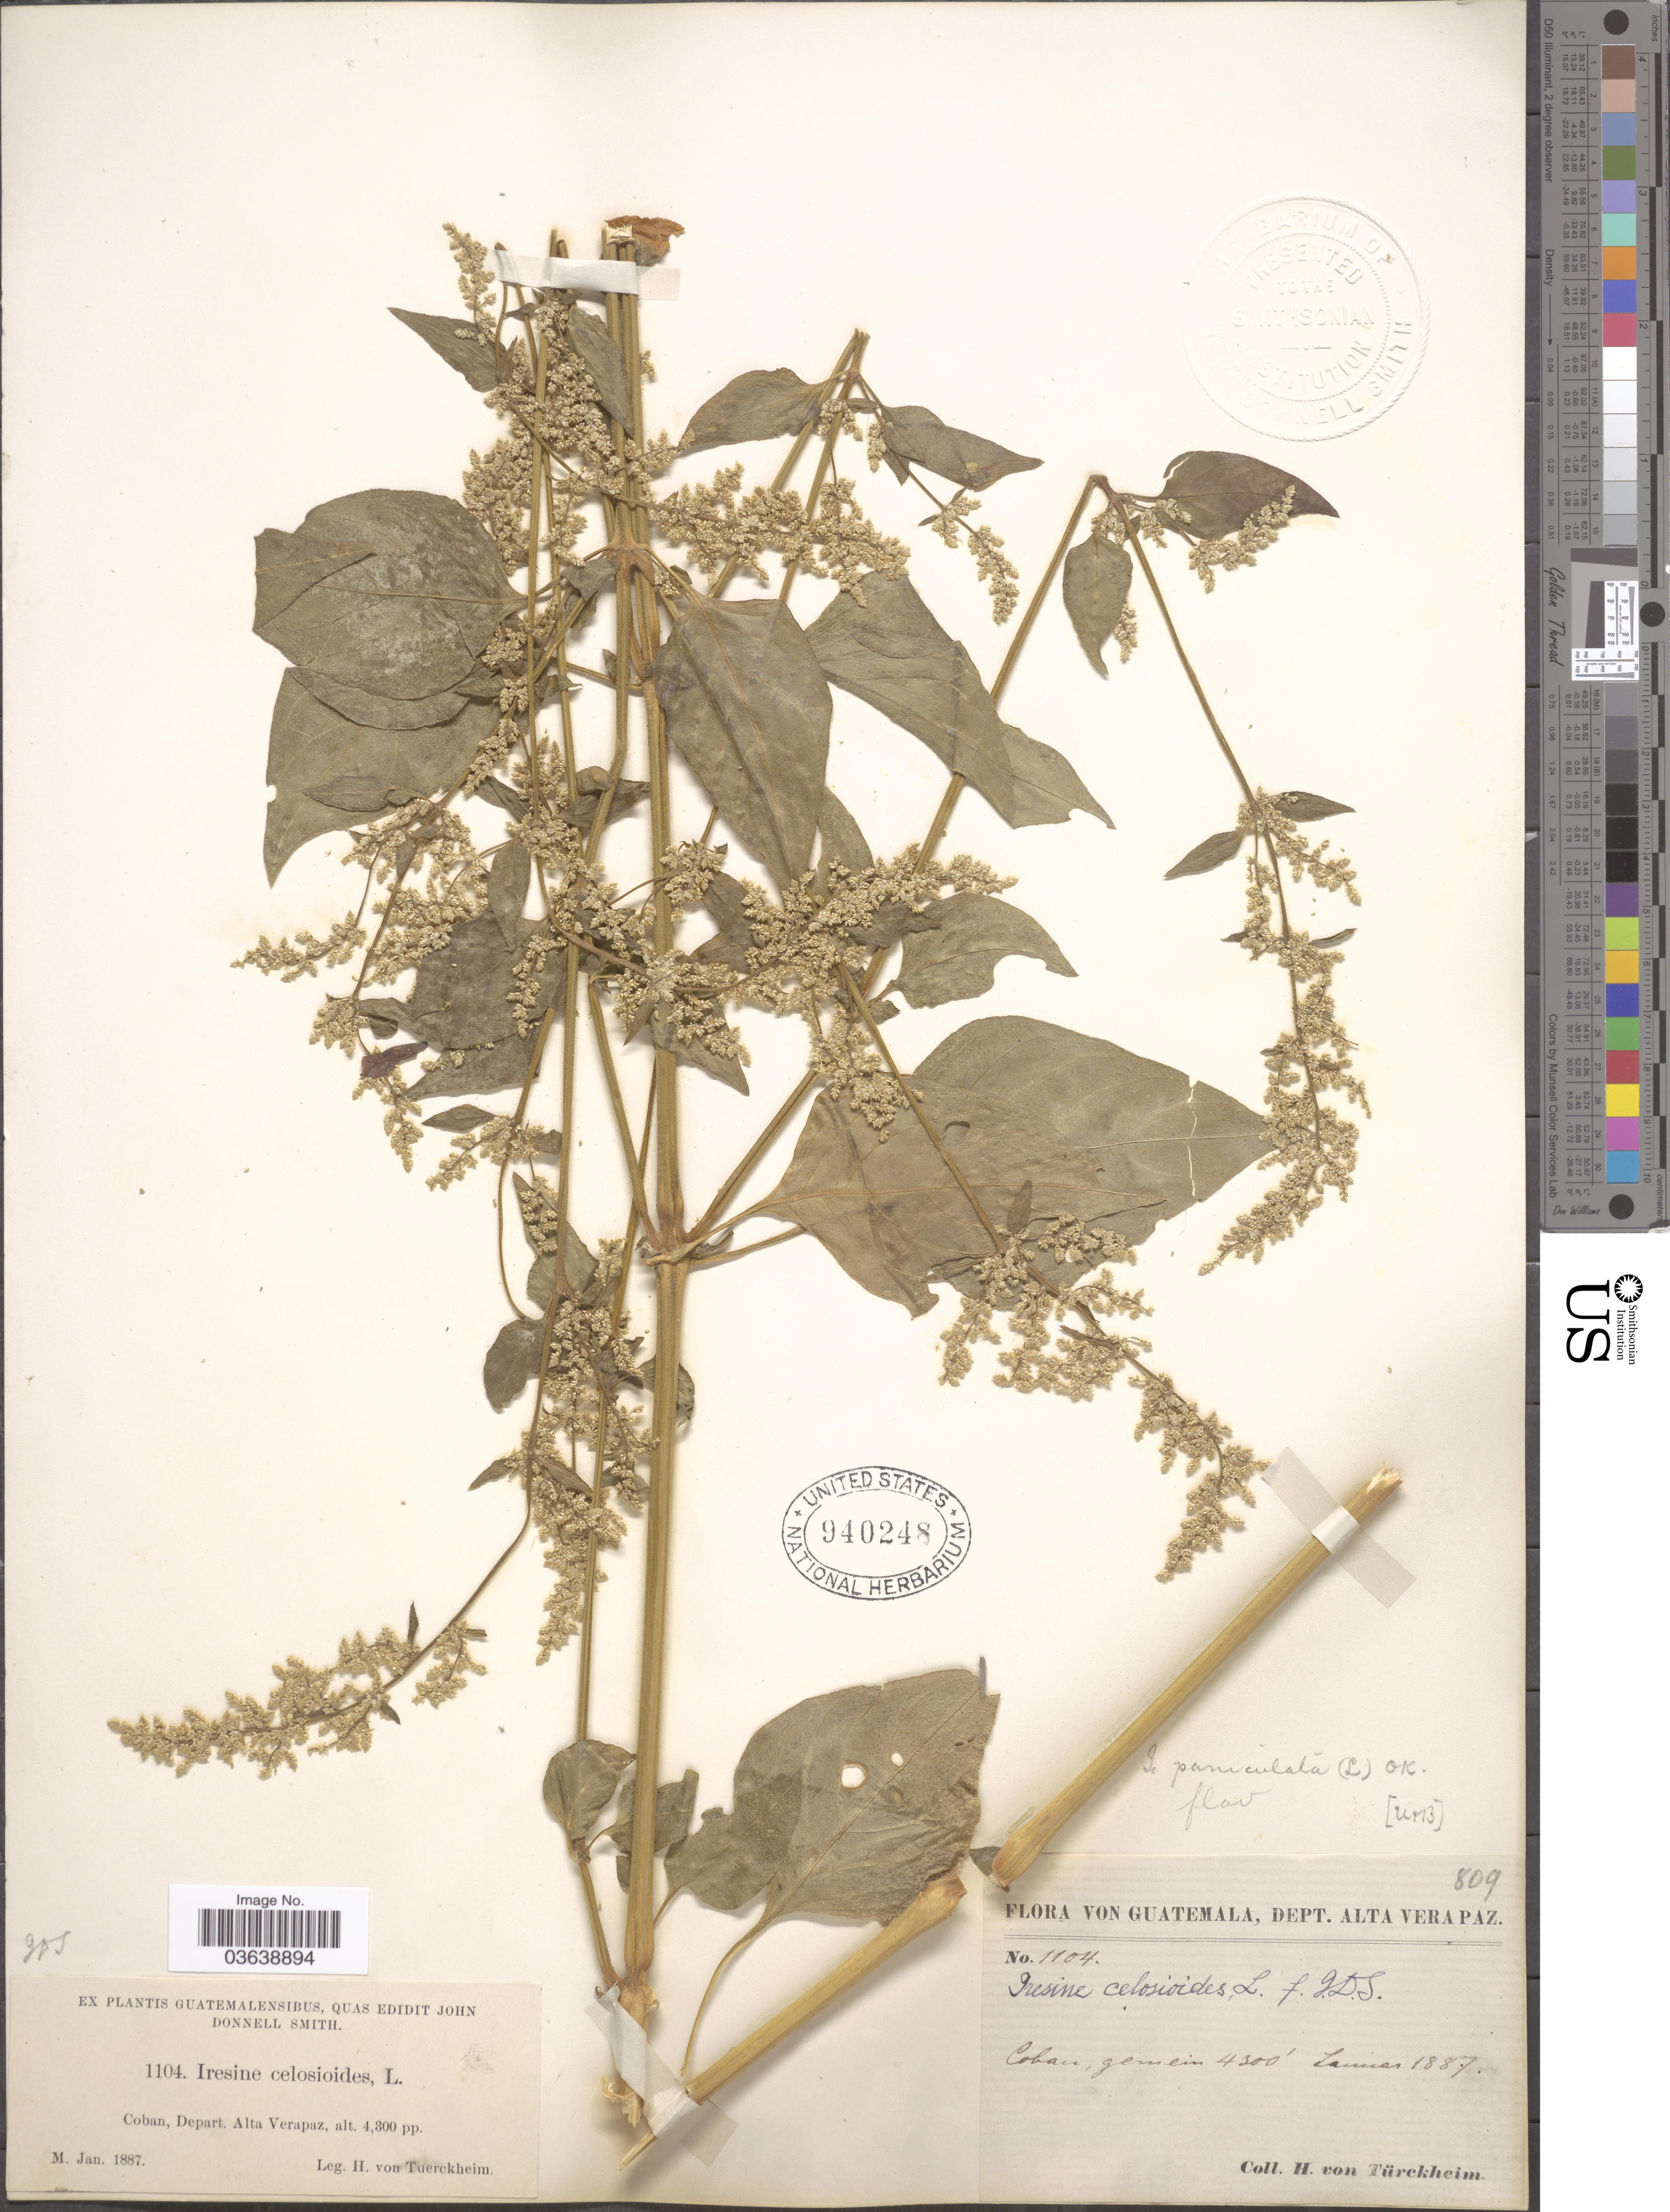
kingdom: Plantae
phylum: Tracheophyta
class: Magnoliopsida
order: Caryophyllales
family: Amaranthaceae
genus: Iresine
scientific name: Iresine celosia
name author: L.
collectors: H. von Türckheim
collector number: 1104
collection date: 1887-01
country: Guatemala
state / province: Alta Verapaz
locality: Coban, Depart. Alta Verapaz.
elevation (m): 1311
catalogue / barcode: US 940248